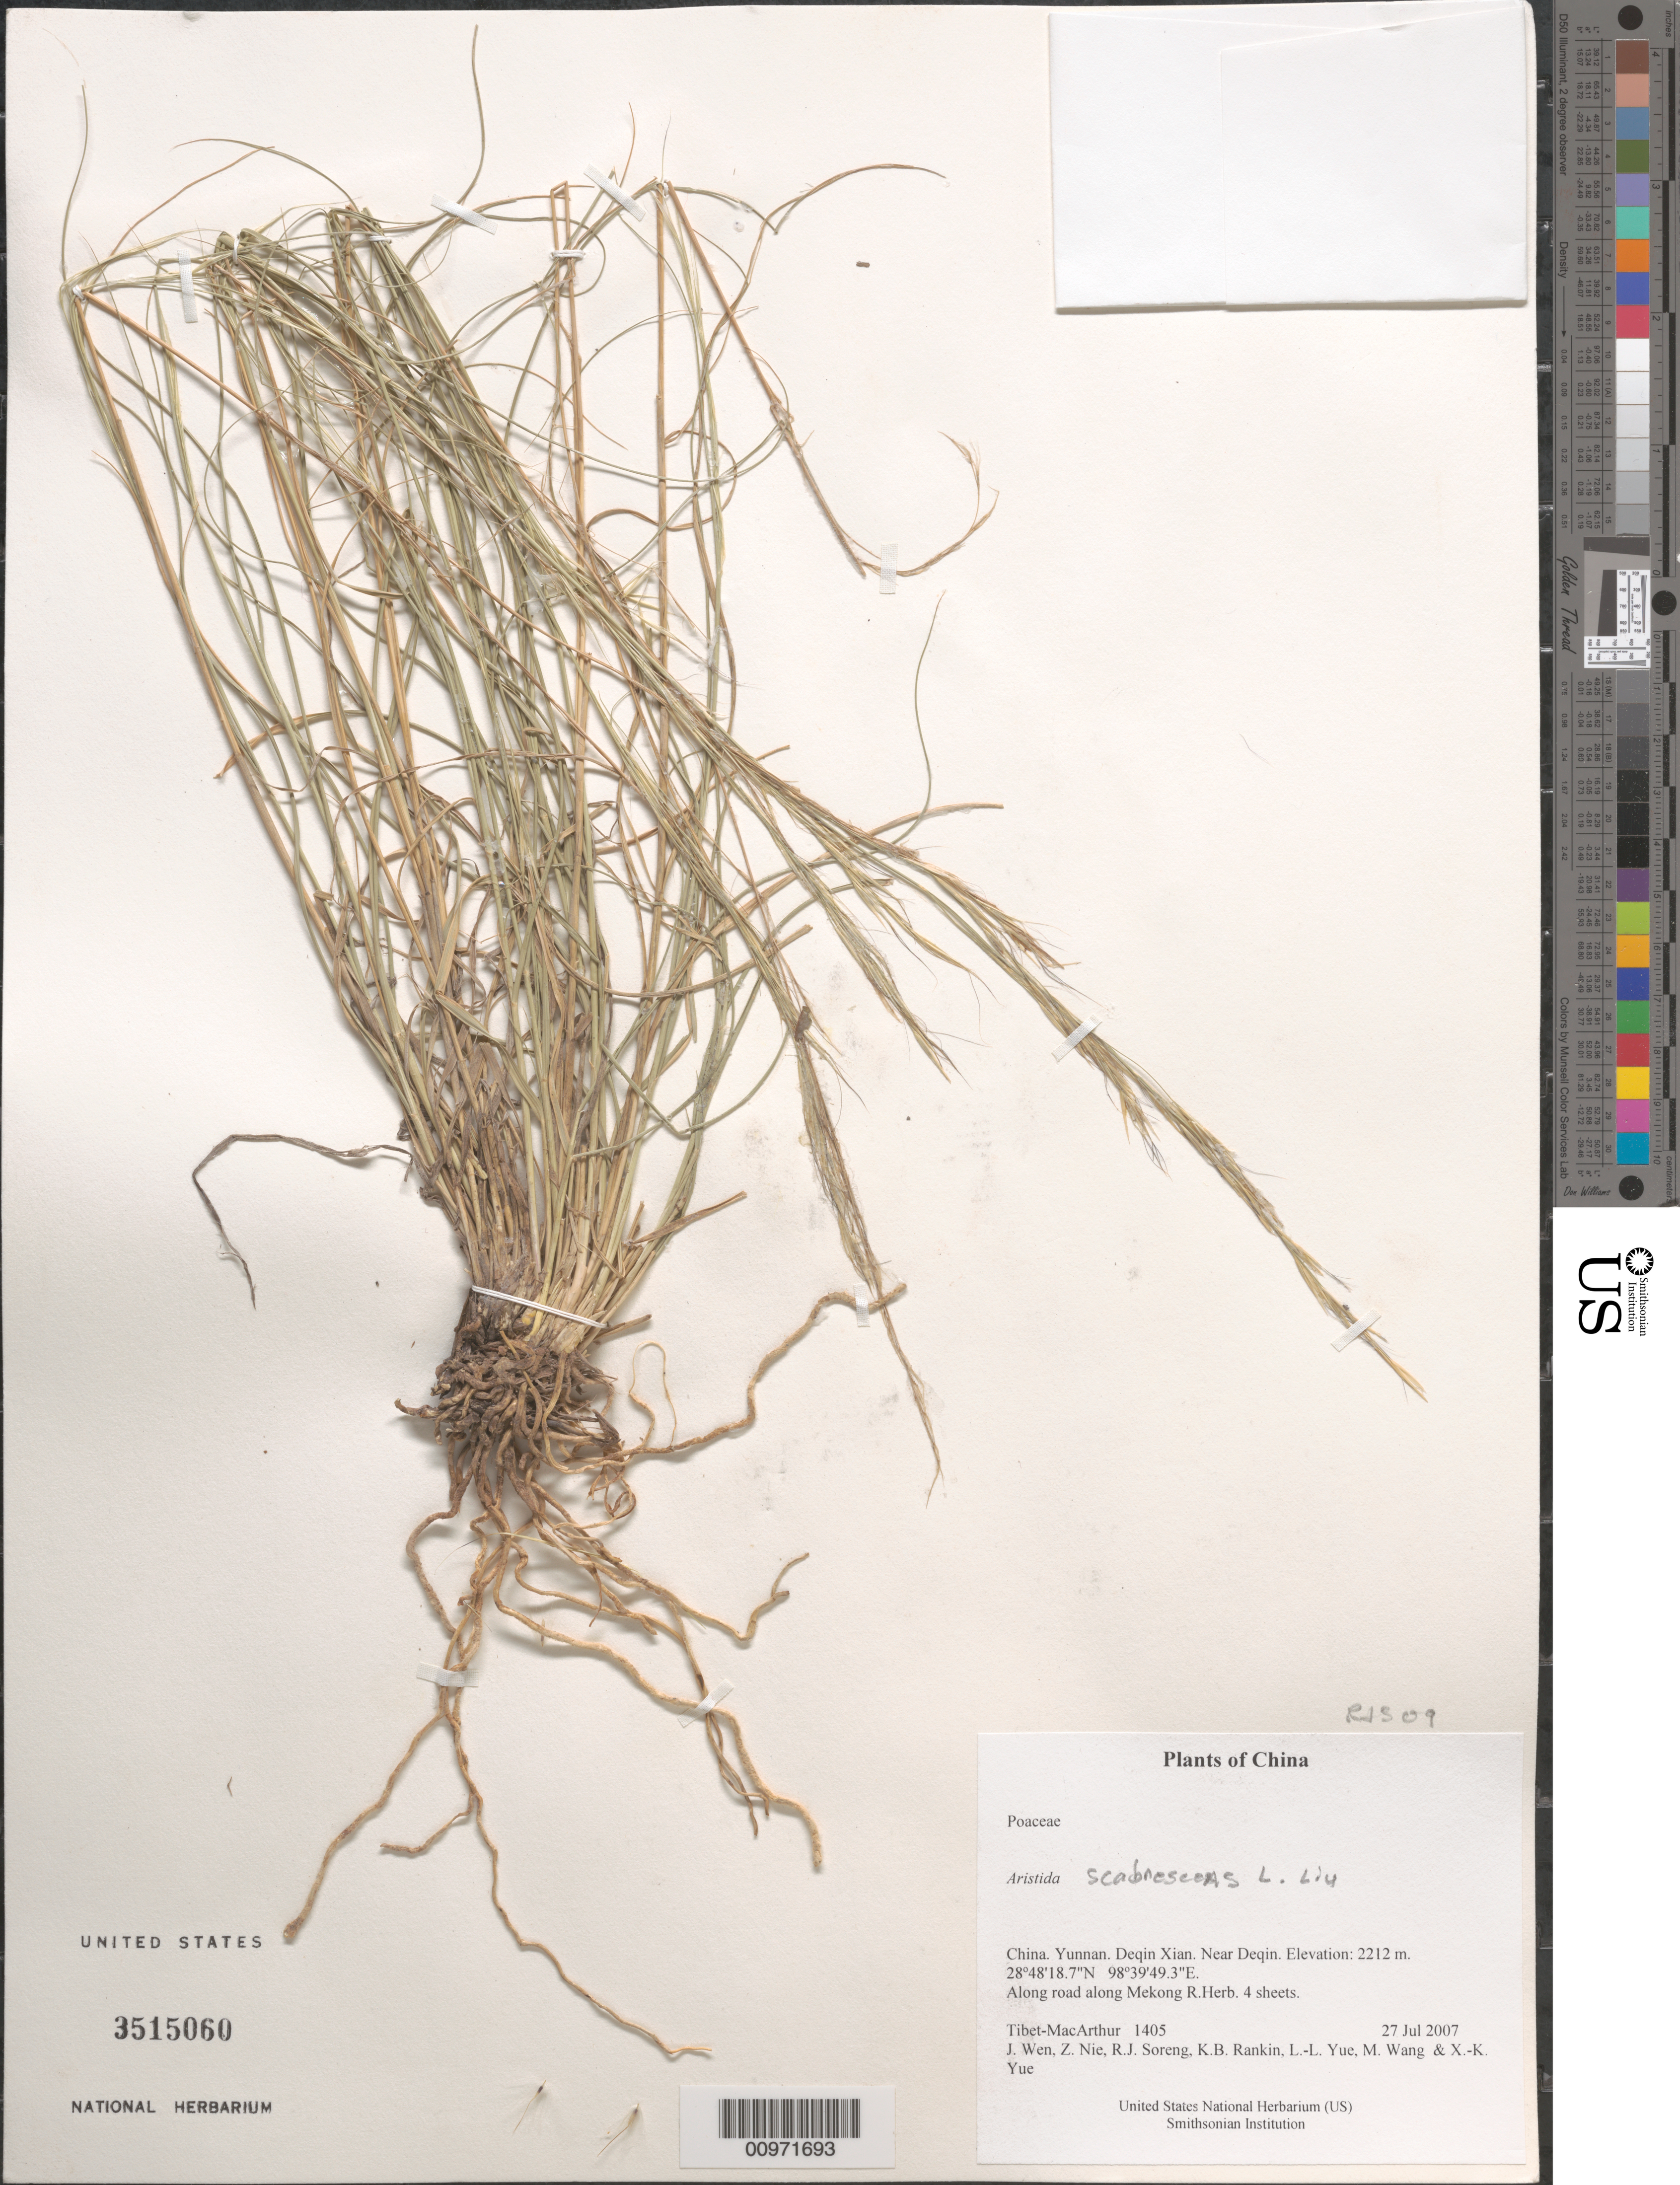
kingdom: Plantae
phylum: Tracheophyta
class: Liliopsida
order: Poales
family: Poaceae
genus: Aristida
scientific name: Aristida scabrescens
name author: L. Liu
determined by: Soreng, Robert J., Research Associate (BOT), Smithsonian Institution - National Museum of Natural History (UNITED STATES)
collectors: Tibet-MacArthur, J. Wen, Z. Nie, R. J. Soreng, K. Rankin, L. Yue, M. Wang & X. Yue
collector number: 1405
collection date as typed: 27 Jul 2007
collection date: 2007-07-27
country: China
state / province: Yunnan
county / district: Deqin Xian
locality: Near Deqin.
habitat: Along road along Mekong R.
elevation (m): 2212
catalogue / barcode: US 3515060